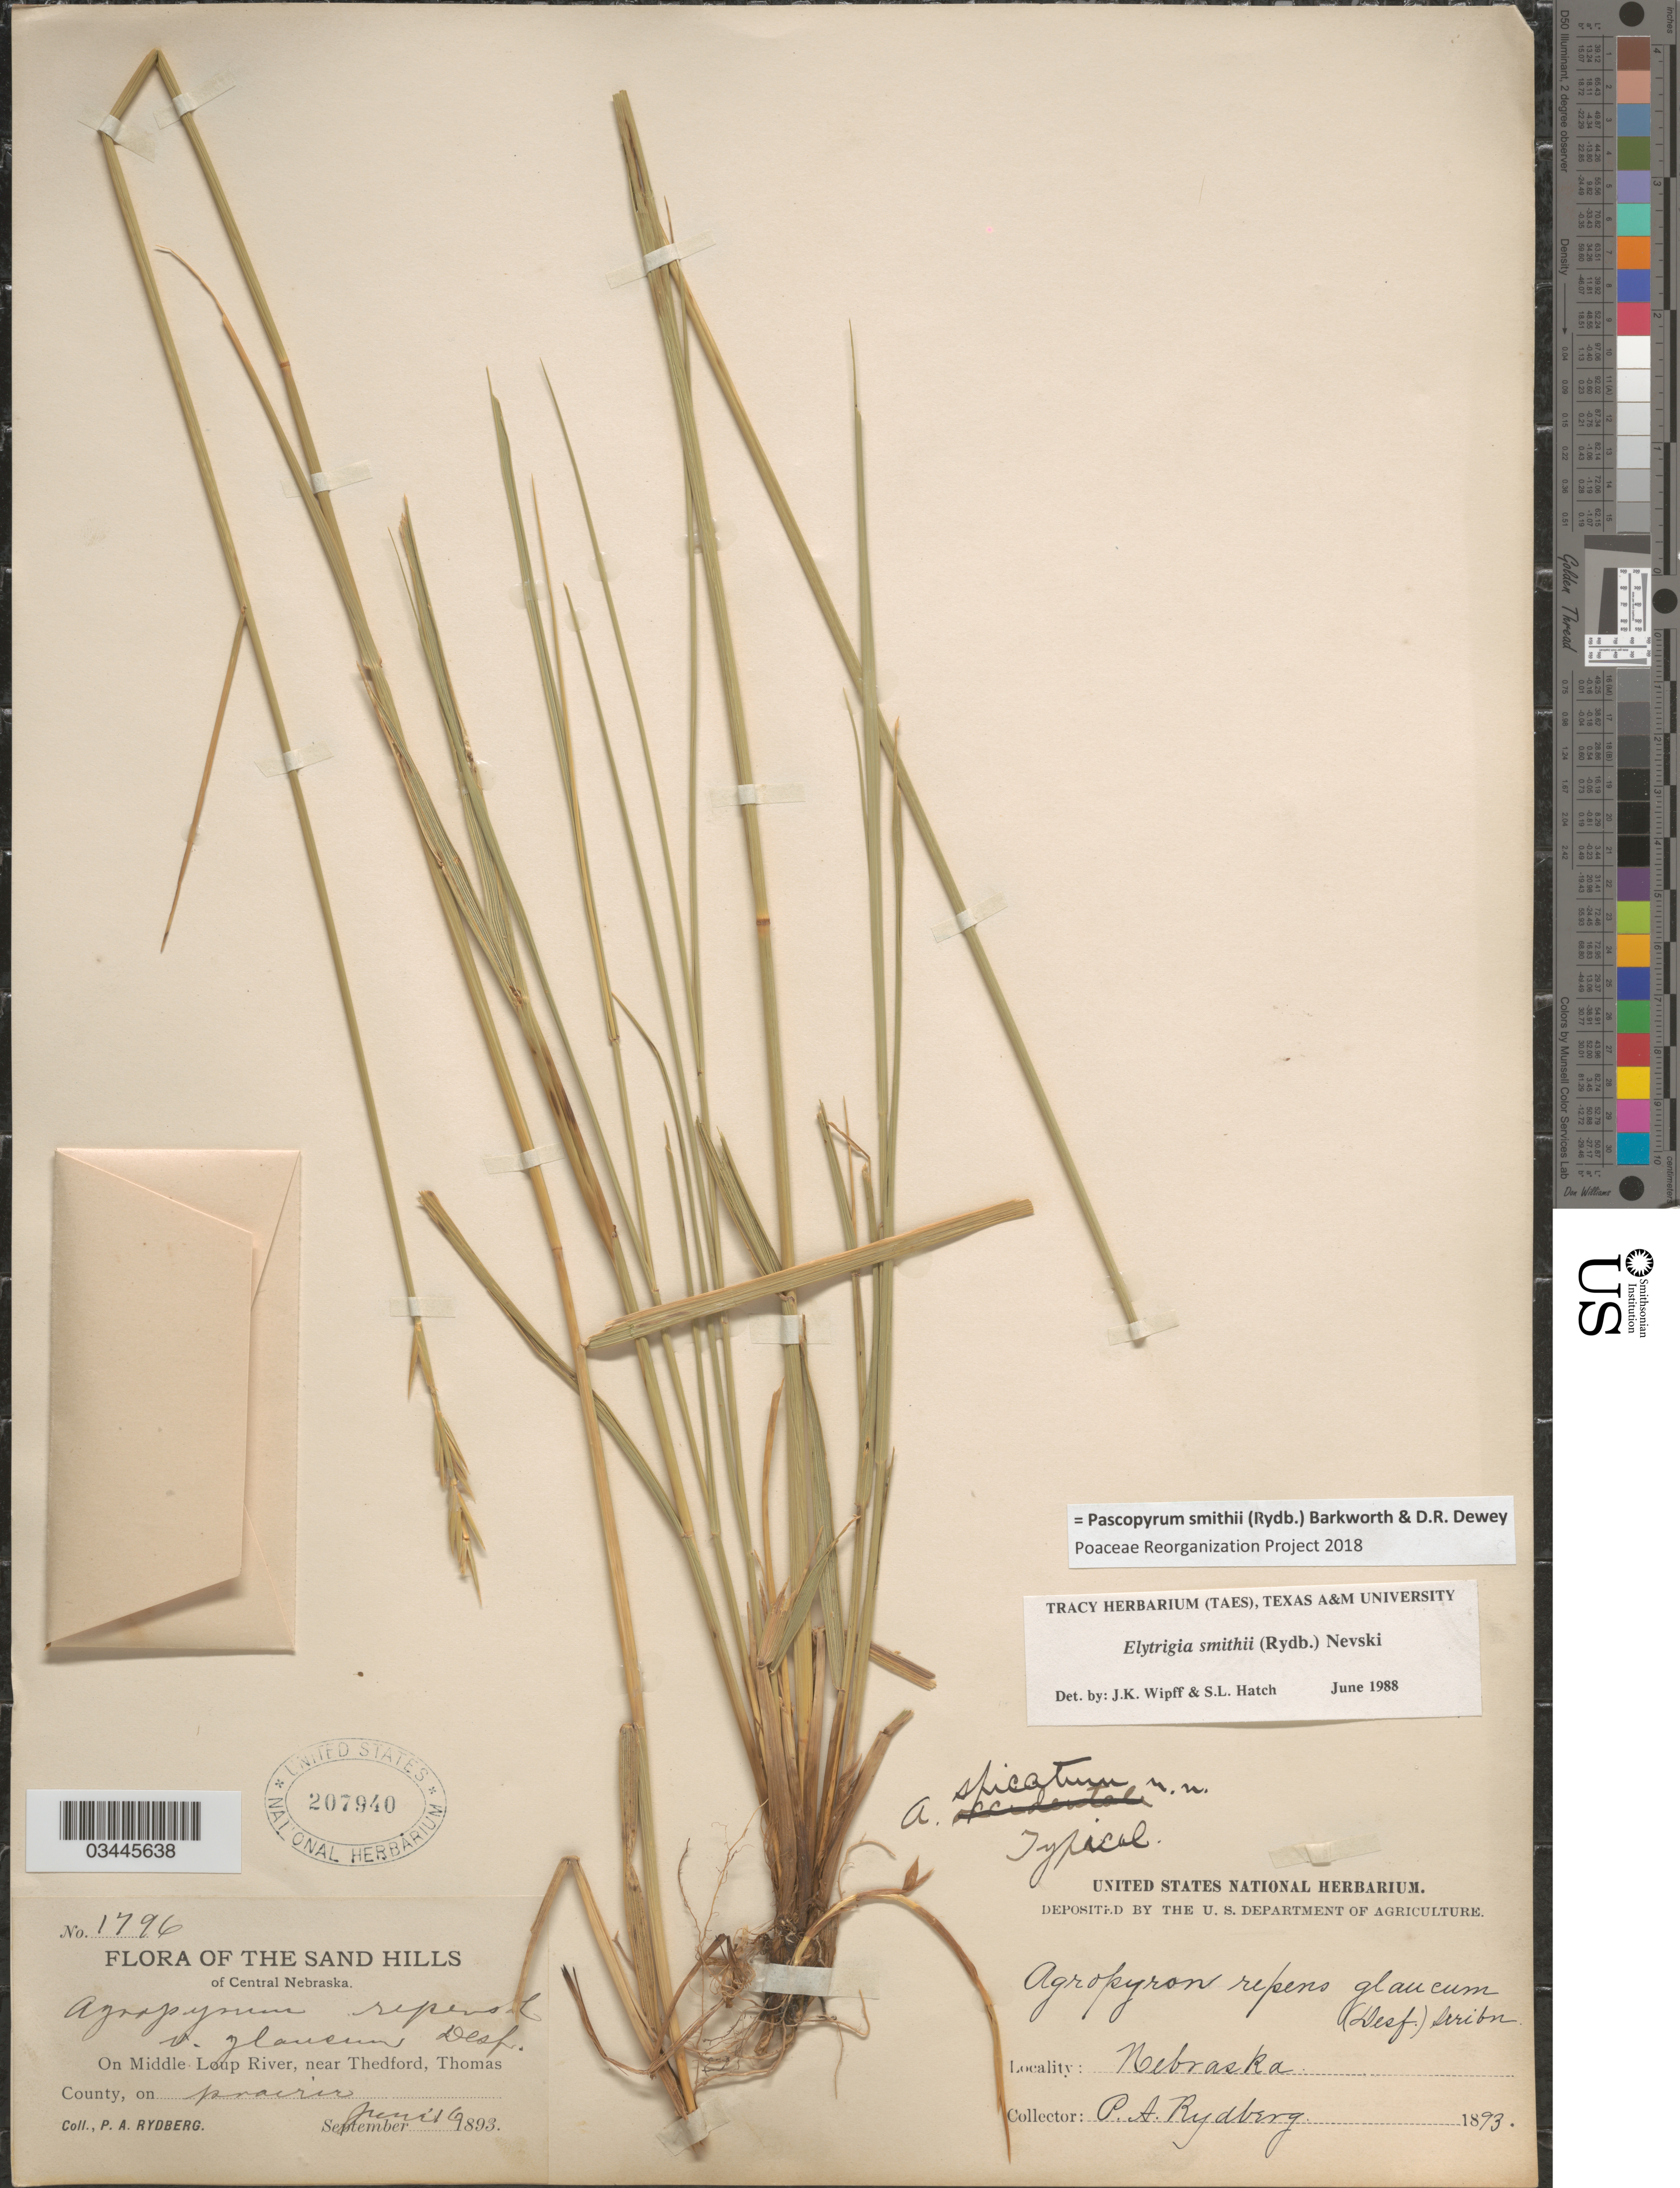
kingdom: Plantae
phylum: Tracheophyta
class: Liliopsida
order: Poales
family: Poaceae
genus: Pascopyrum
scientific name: Pascopyrum smithii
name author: (Rydb.) Barkworth & Dewey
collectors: P. A. Rydberg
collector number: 1796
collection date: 1893-06-16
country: United States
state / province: Nebraska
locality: Sand Hills of Central Nebraska. On Middle Loup River, near Thedford, Thomas County.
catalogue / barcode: US 207940